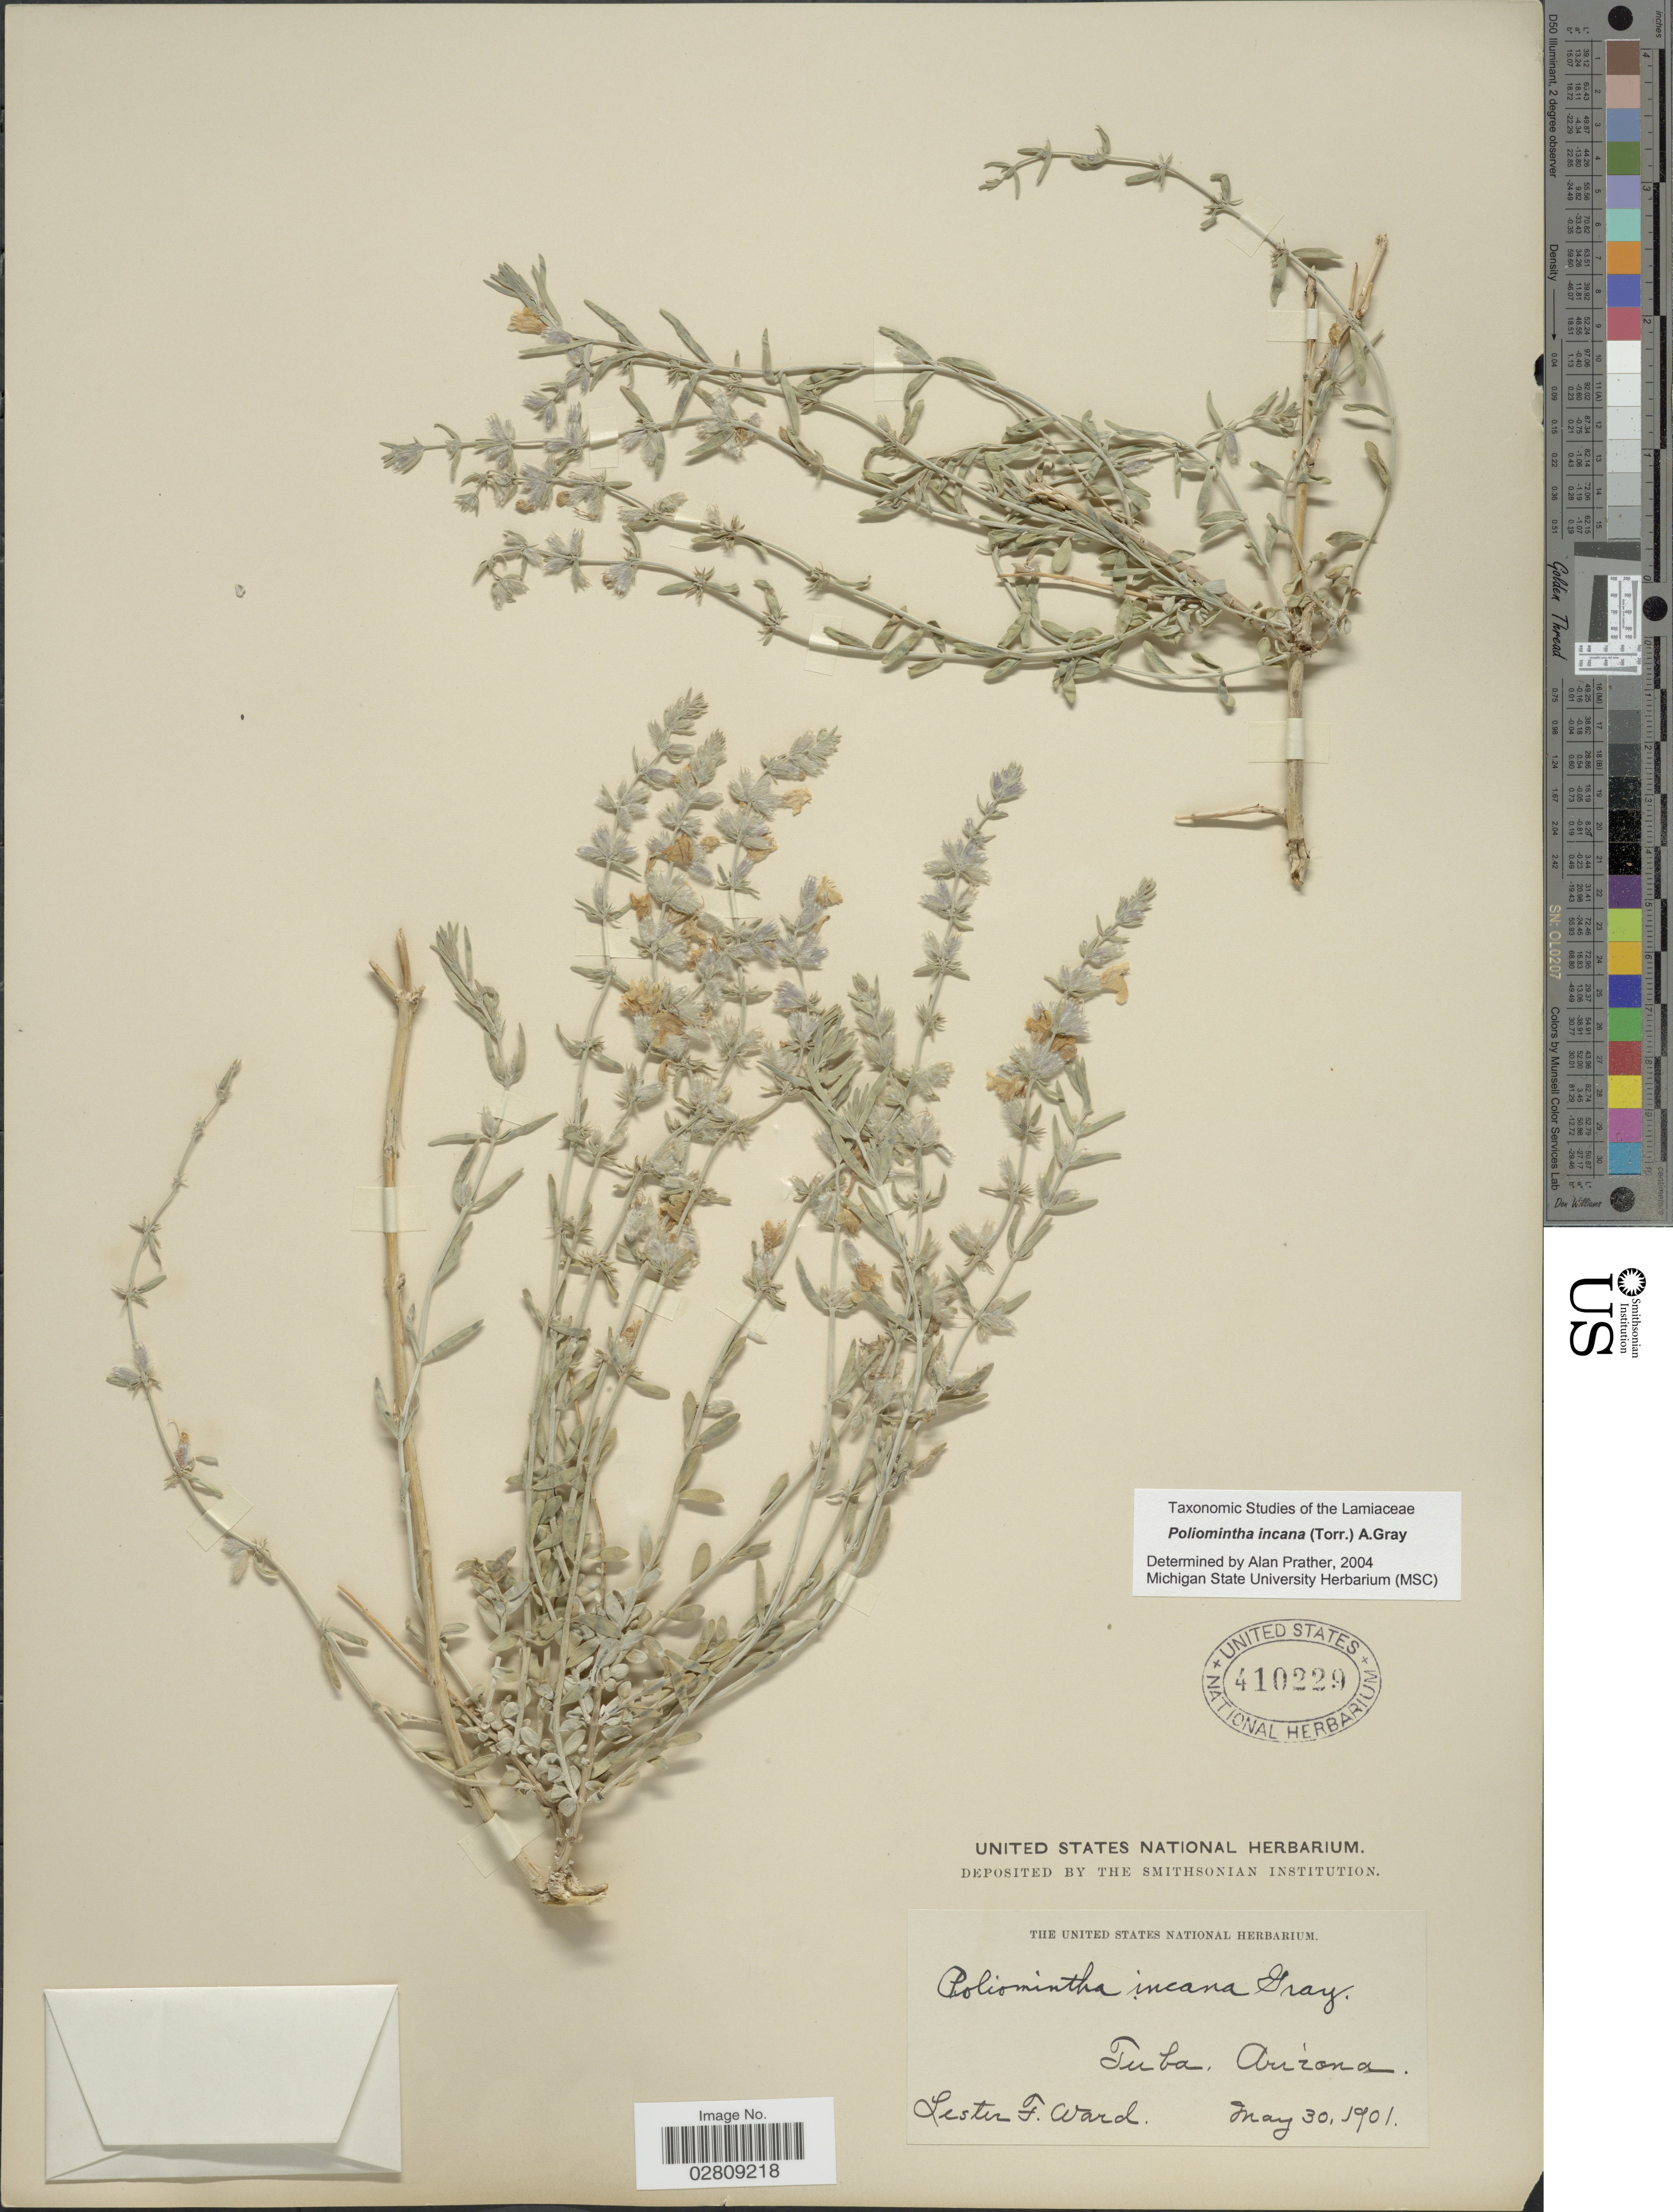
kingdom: Plantae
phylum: Tracheophyta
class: Magnoliopsida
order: Lamiales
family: Lamiaceae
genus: Poliomintha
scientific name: Poliomintha incana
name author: (Torr.) A. Gray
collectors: L. F. Ward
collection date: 1901-05-30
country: United States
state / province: Arizona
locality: Tuba.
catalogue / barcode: US 410229